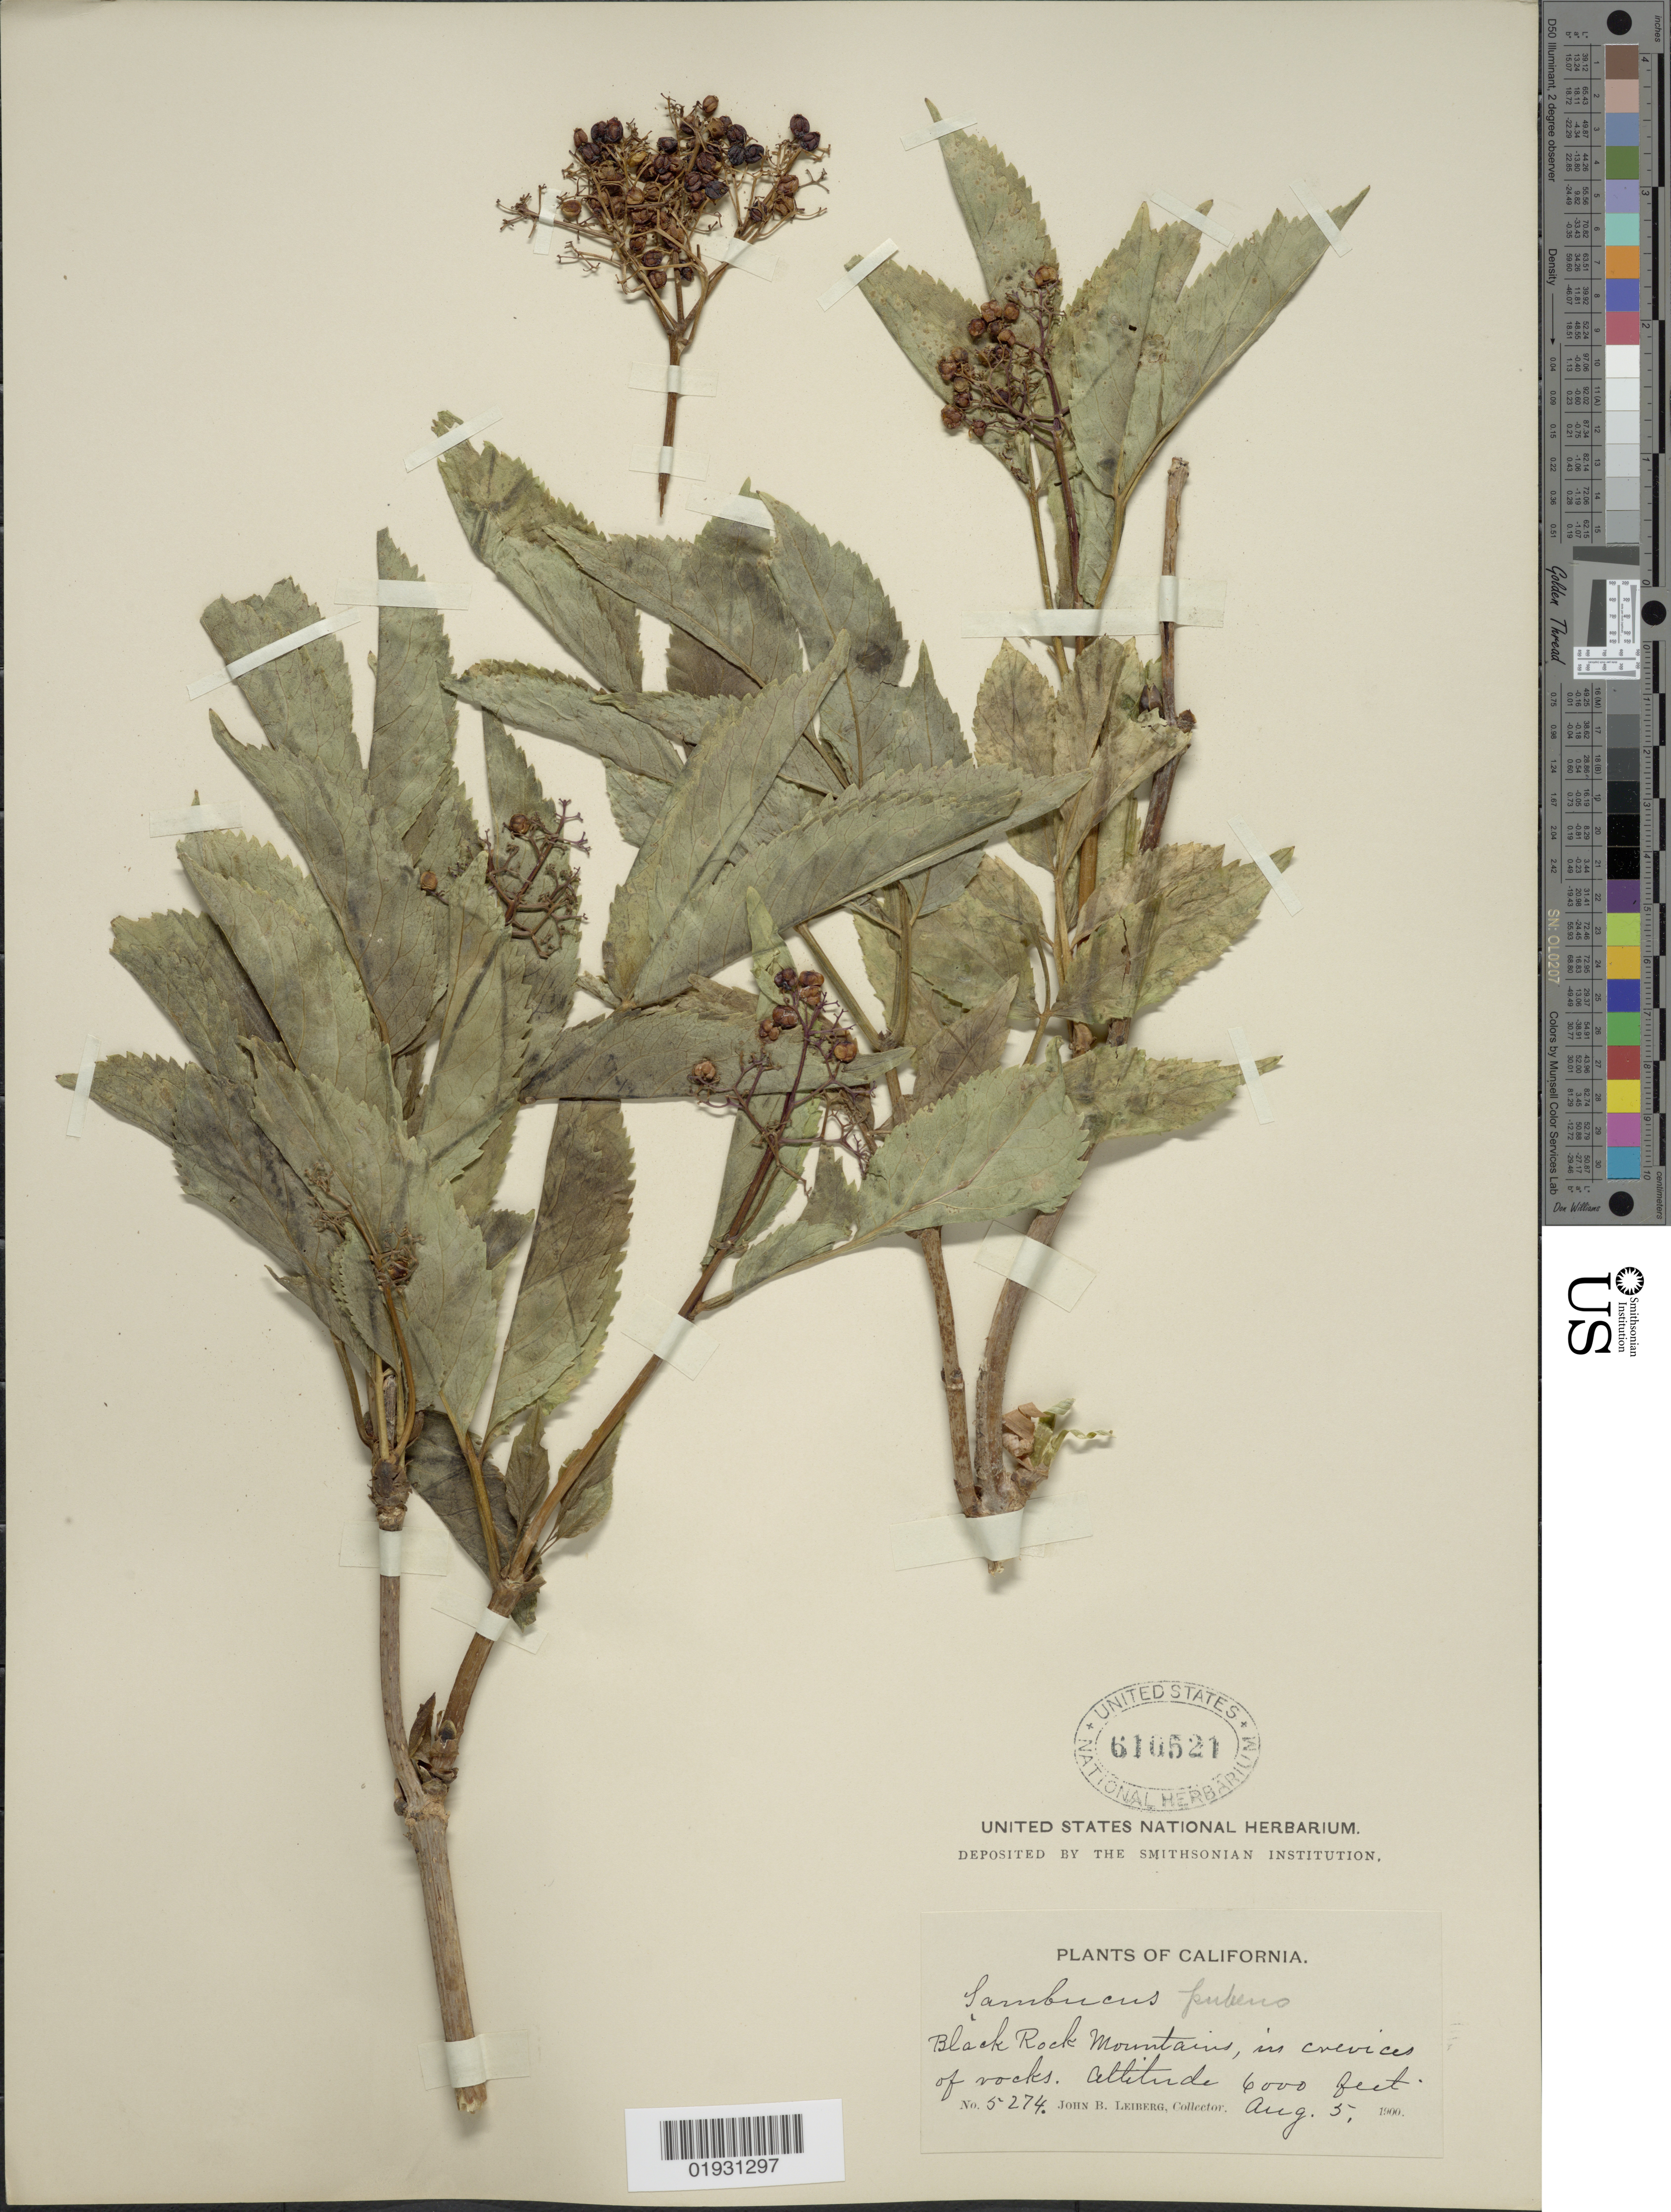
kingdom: Plantae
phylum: Tracheophyta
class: Magnoliopsida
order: Dipsacales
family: Viburnaceae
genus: Sambucus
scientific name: Sambucus racemosa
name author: L.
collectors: J. B. Leiberg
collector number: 5274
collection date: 1900-08-05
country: United States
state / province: California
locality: Black Rock Mountains.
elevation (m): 1829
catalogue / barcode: US 610521